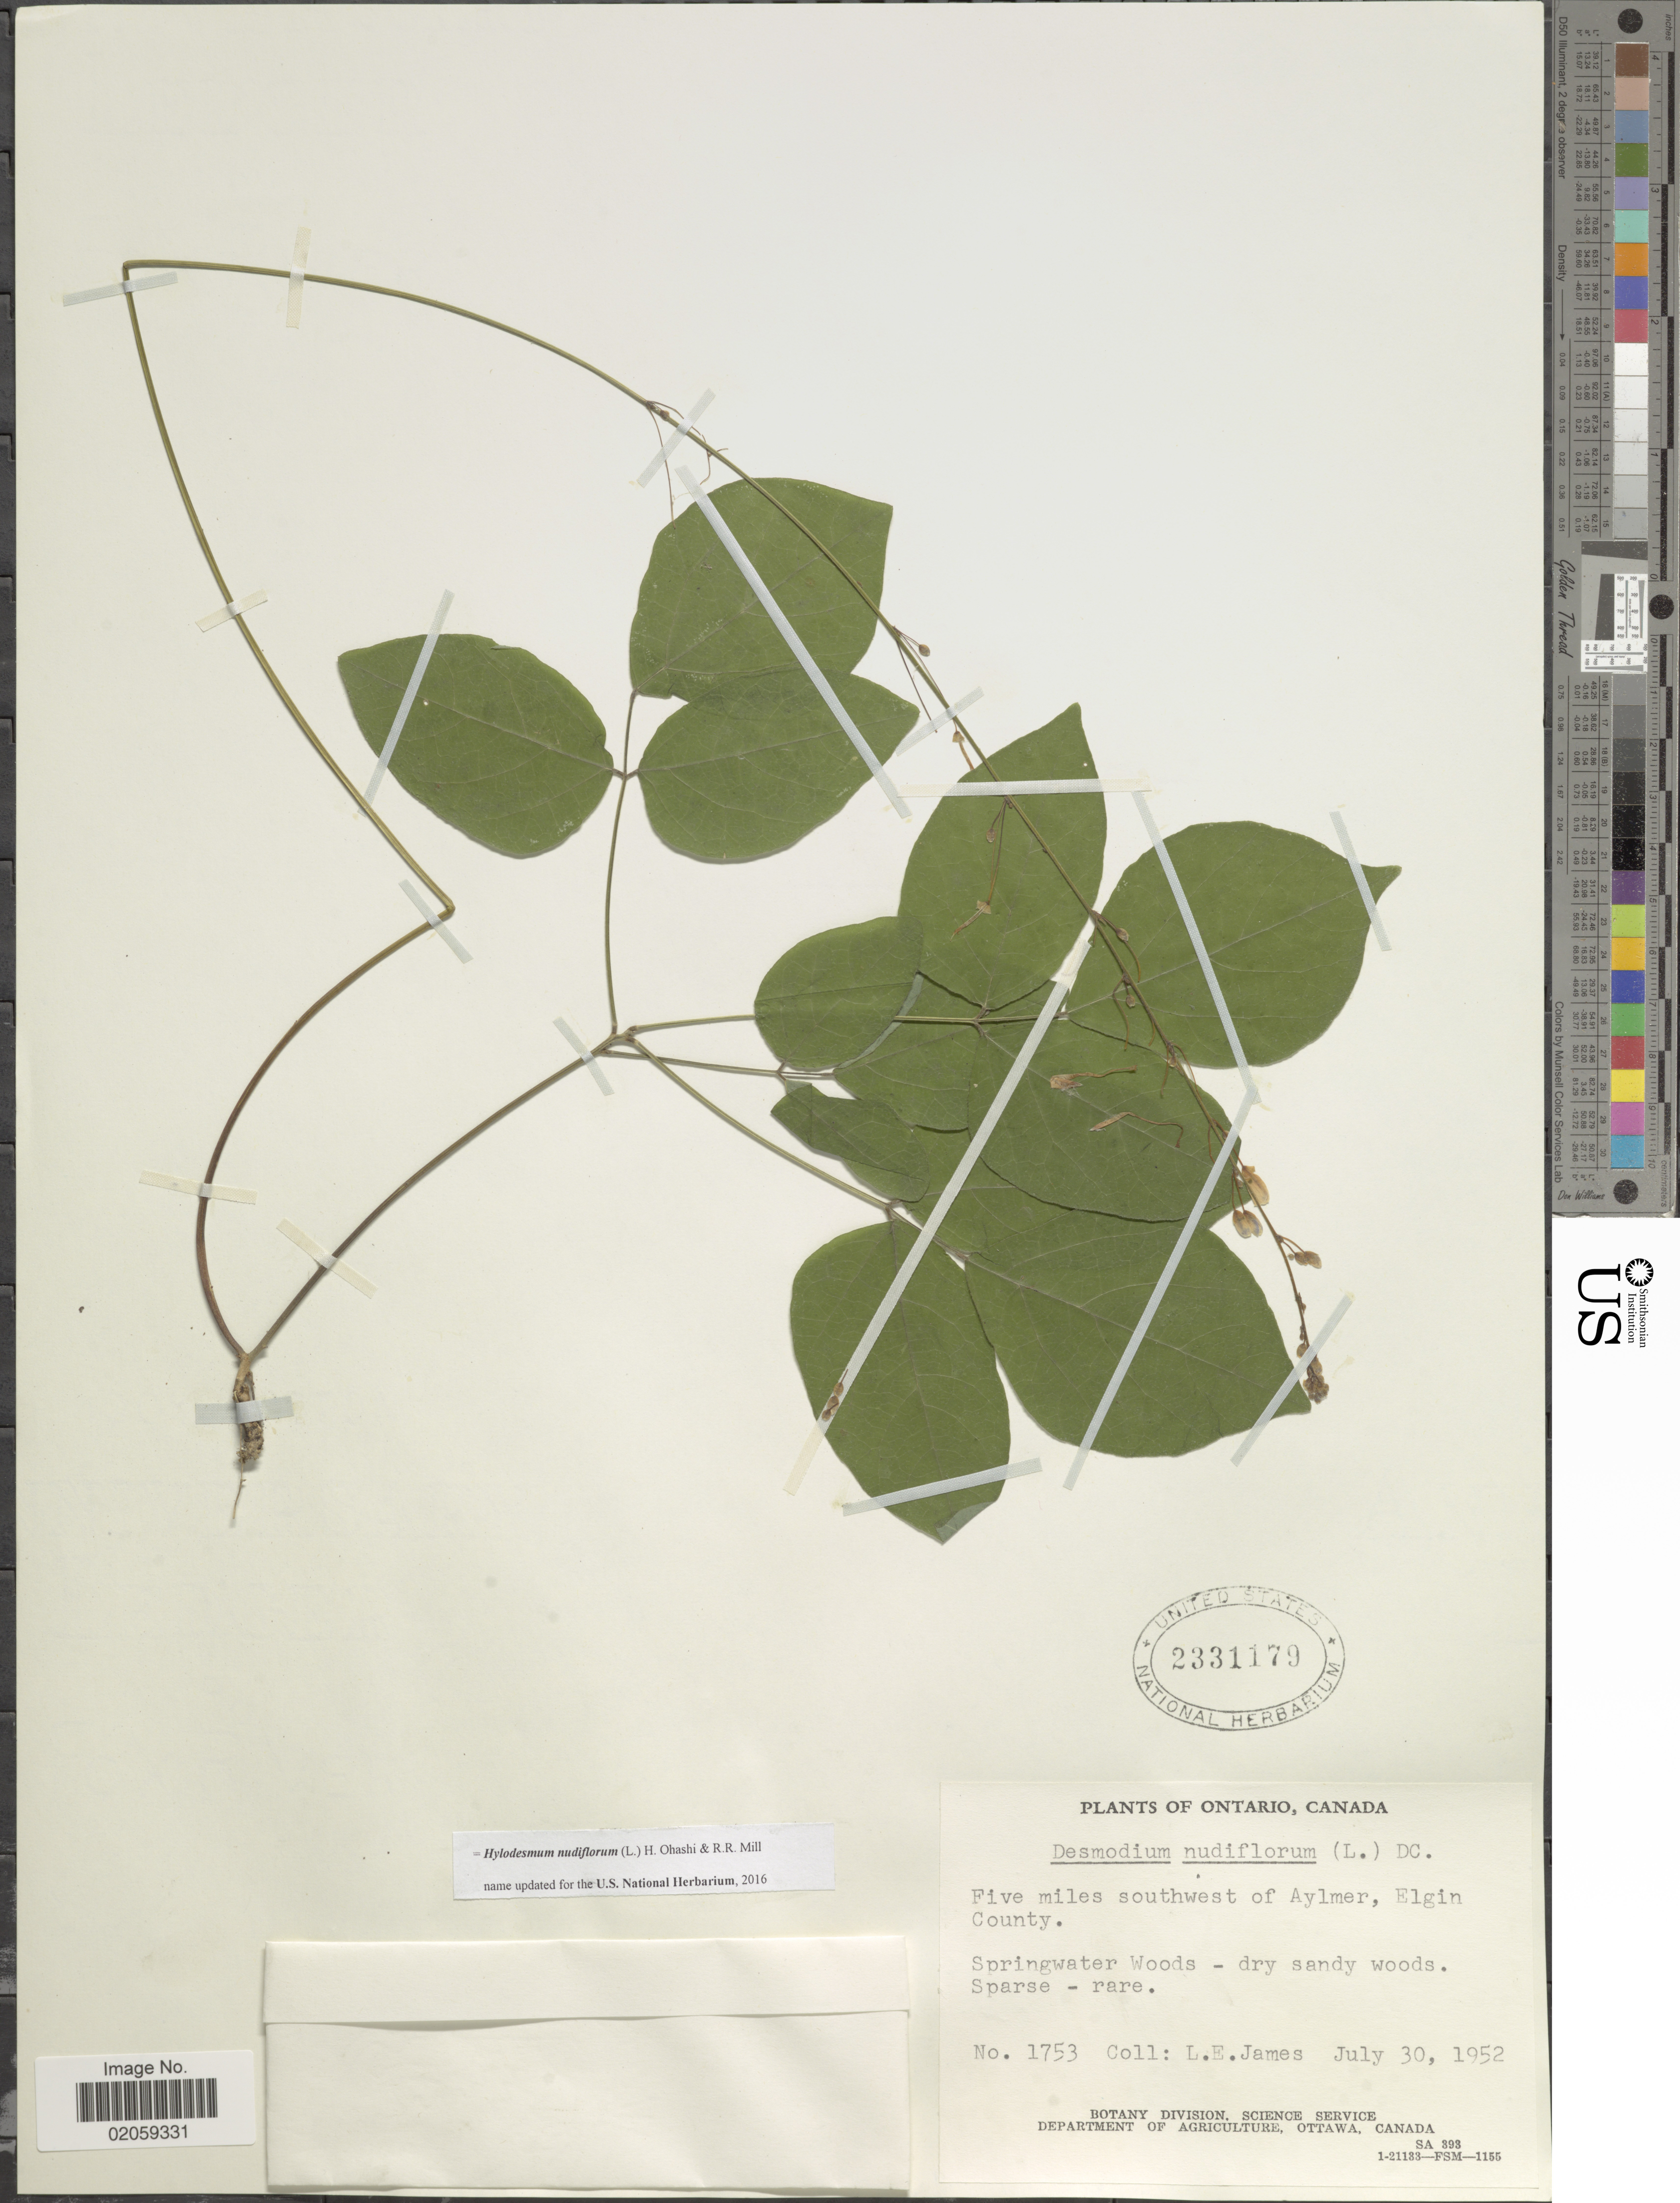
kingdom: Plantae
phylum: Tracheophyta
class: Magnoliopsida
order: Fabales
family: Fabaceae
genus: Hylodesmum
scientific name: Hylodesmum nudiflorum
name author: (L.) H. Ohashi & R.R. Mill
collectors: L. E. James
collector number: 1753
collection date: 1952-07-30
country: Canada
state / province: Ontario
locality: Five miles southwest of Aylmer, Elgin County, Springwater Woods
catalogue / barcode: US 2331179